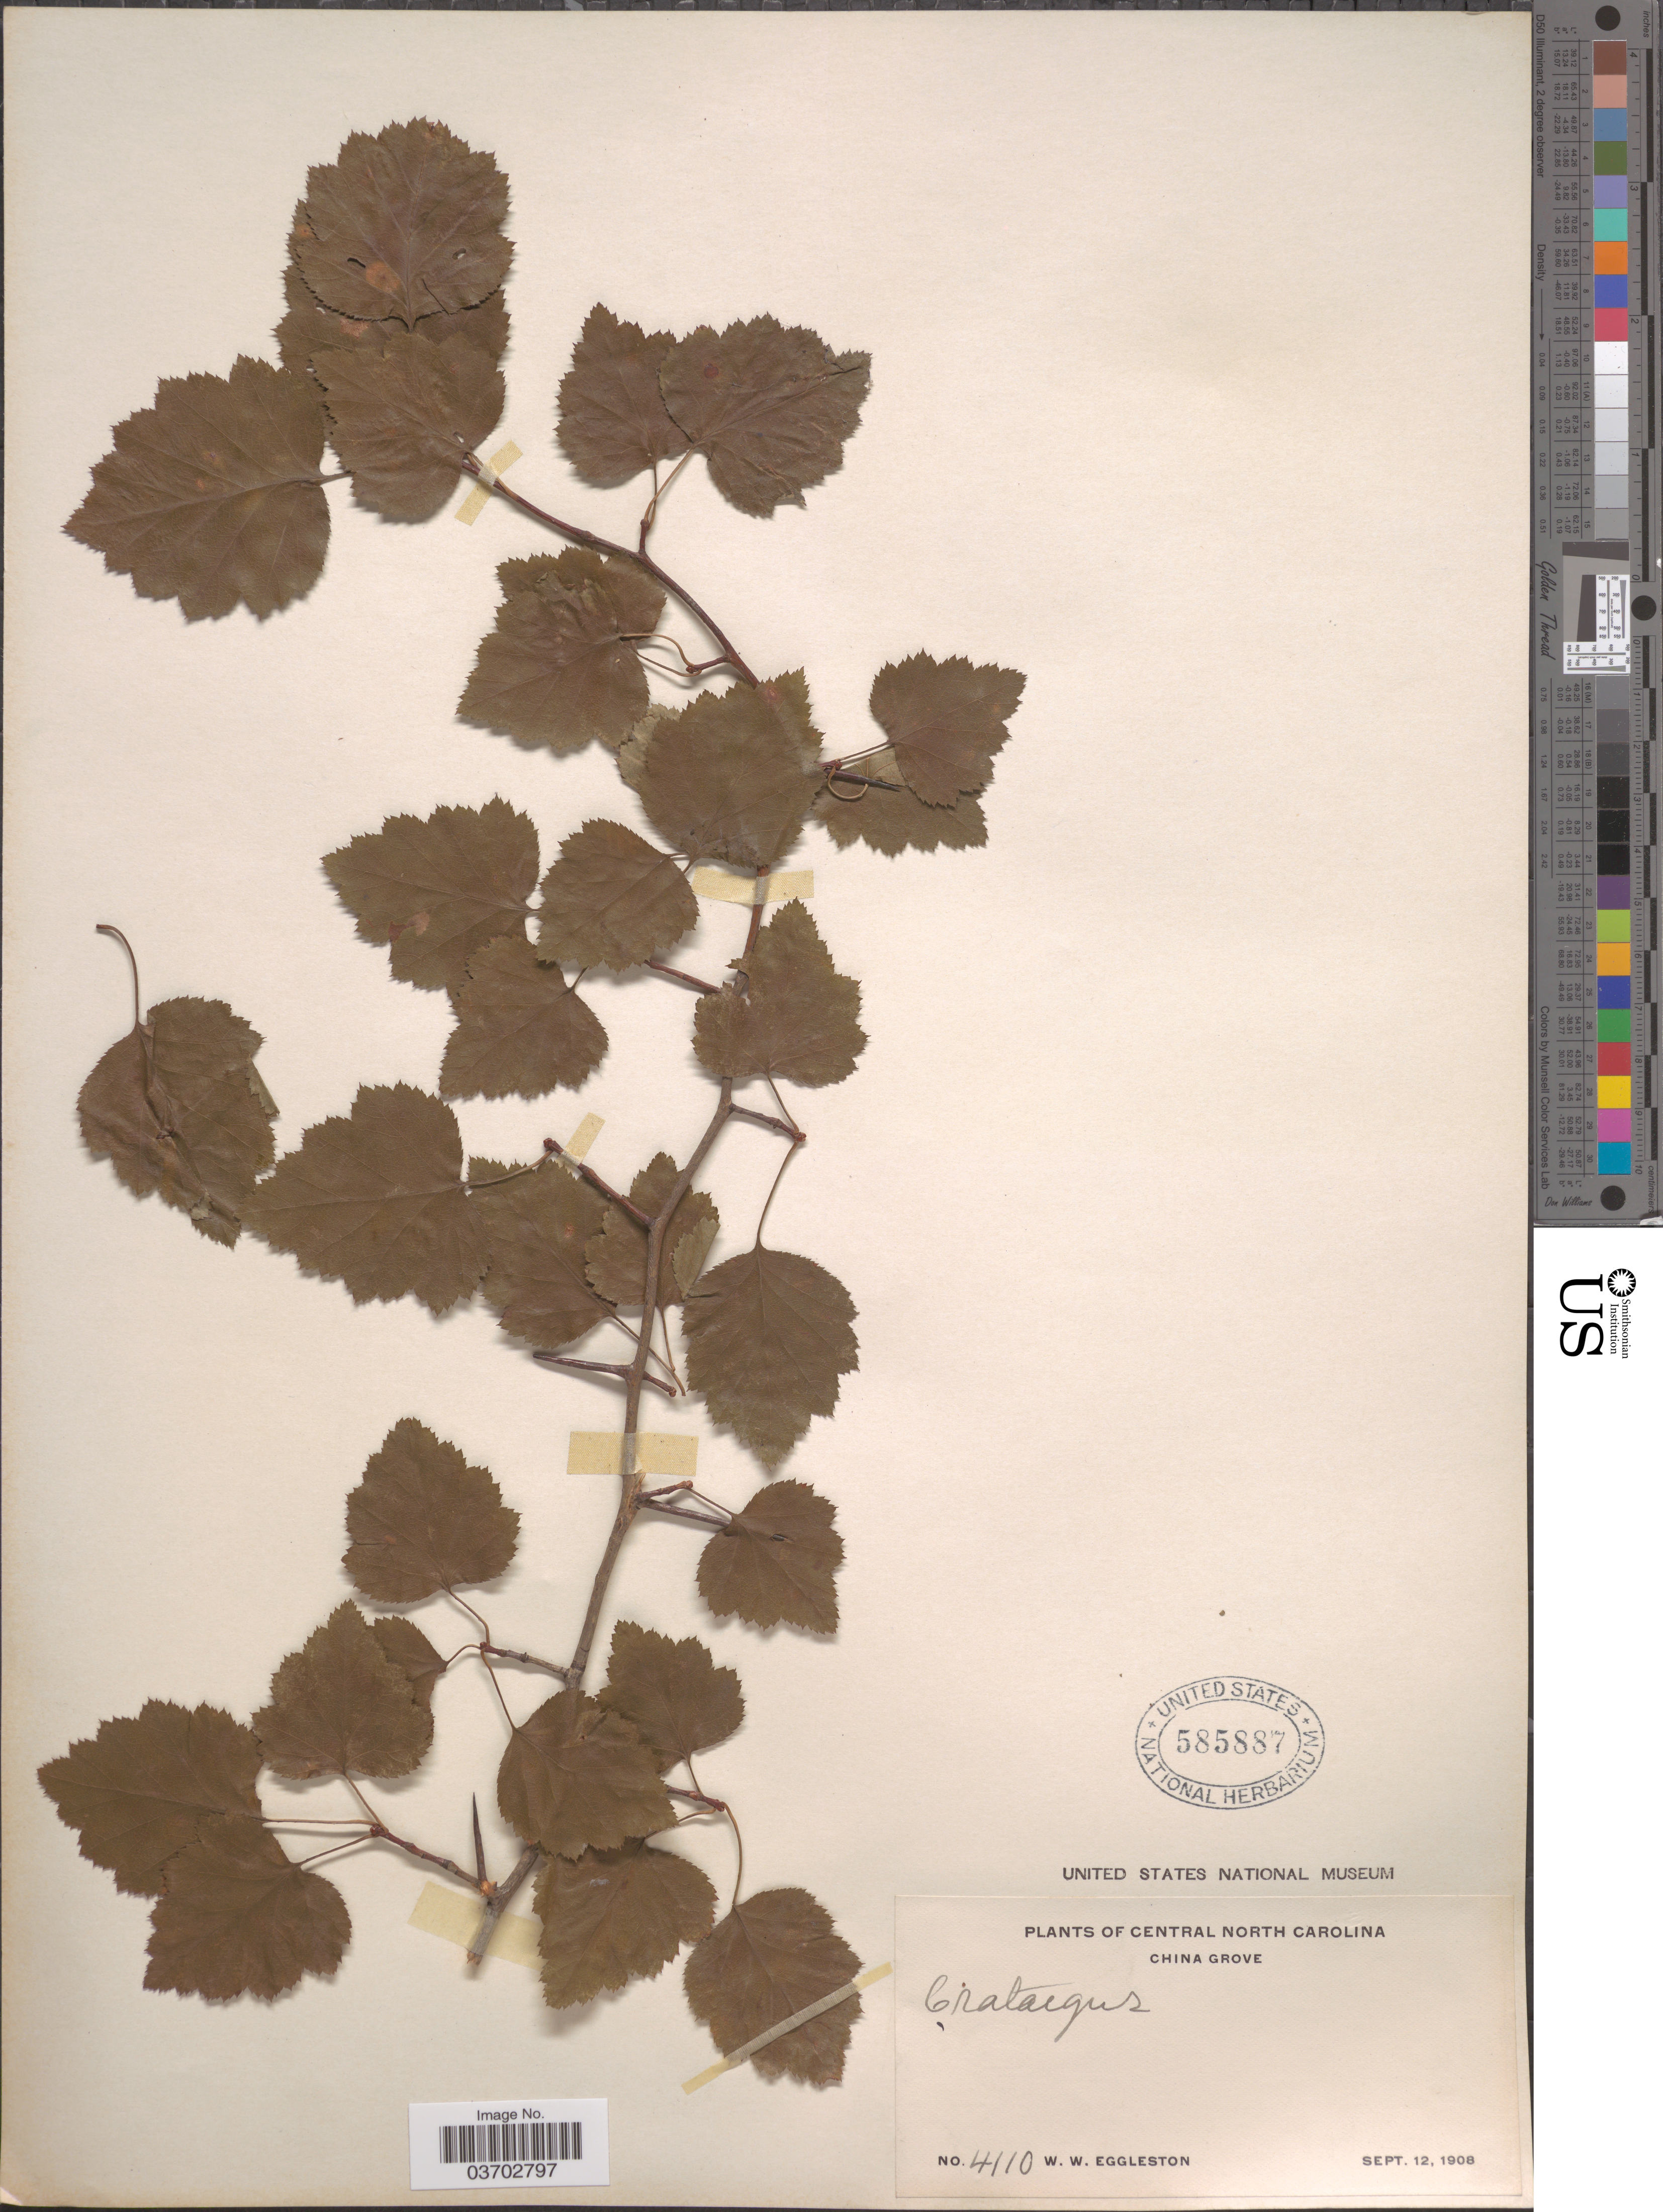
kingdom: Plantae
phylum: Tracheophyta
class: Magnoliopsida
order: Rosales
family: Rosaceae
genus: Crataegus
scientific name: Crataegus sp.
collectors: W. W. Eggleston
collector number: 4110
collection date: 1908-09-12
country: United States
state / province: North Carolina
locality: Central North Carolina. China Grove.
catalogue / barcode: US 585887